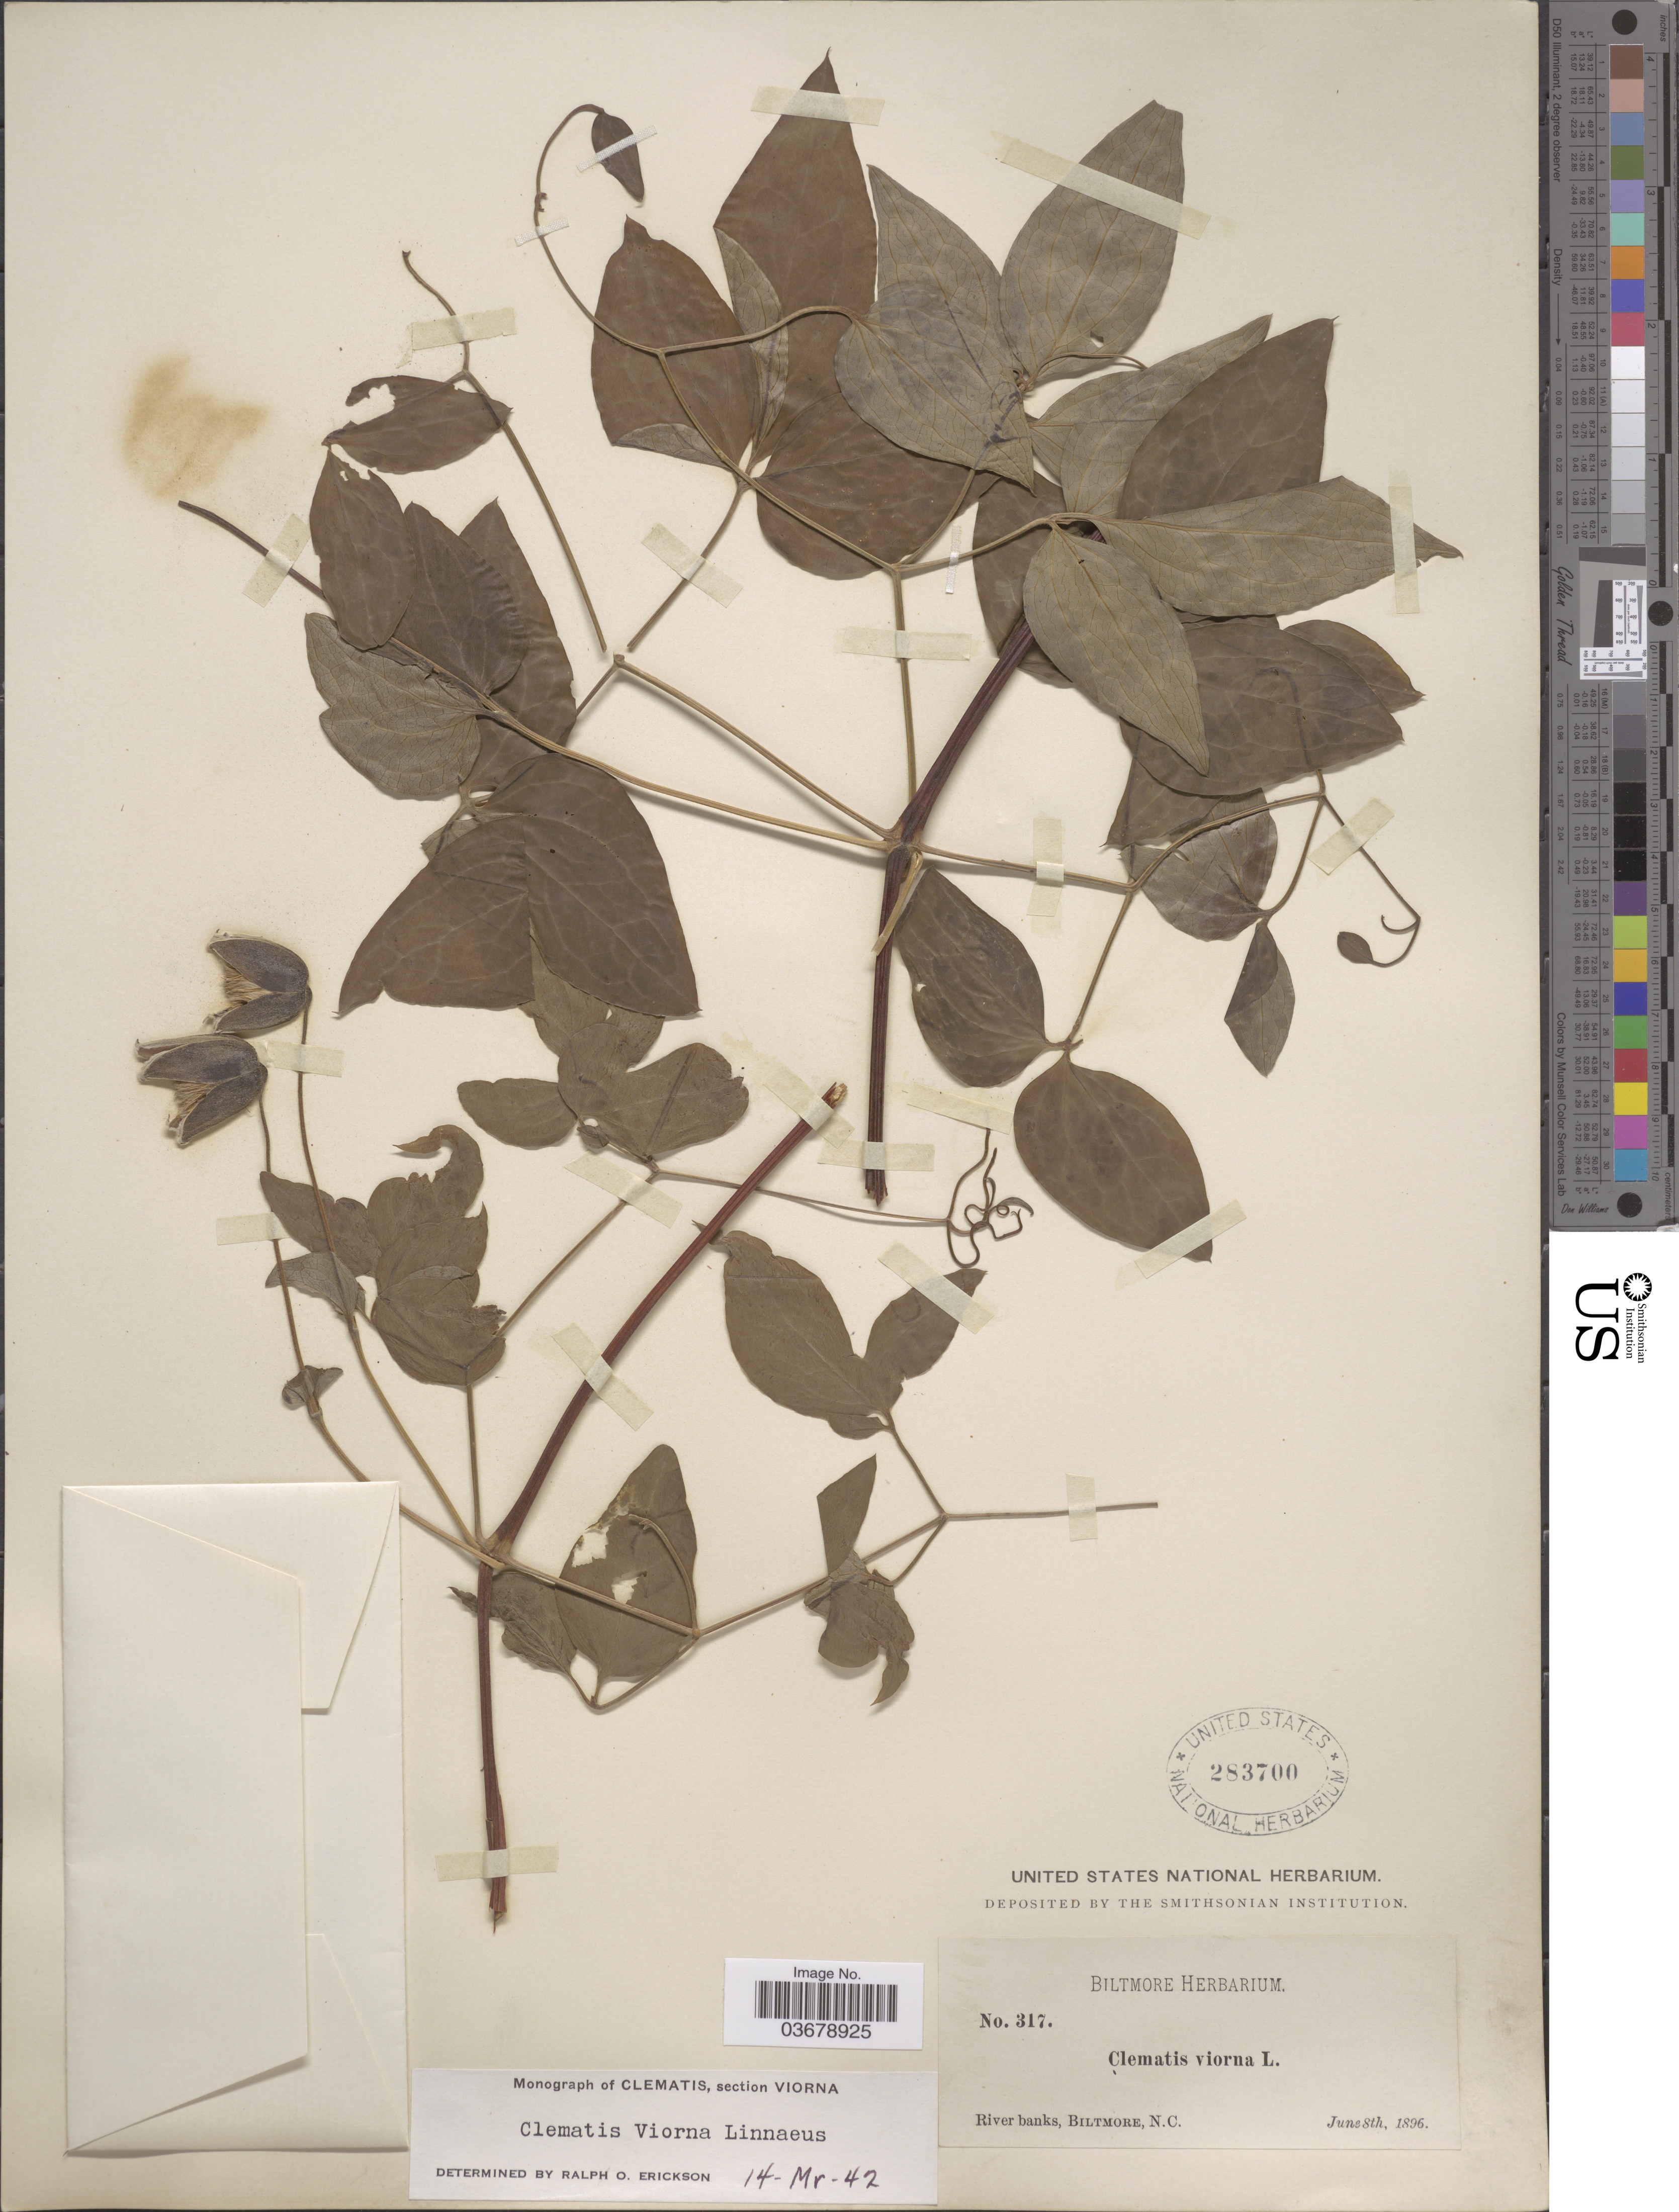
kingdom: Plantae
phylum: Tracheophyta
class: Magnoliopsida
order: Ranunculales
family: Ranunculaceae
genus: Clematis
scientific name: Clematis viorna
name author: L.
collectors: ex herb. Biltmore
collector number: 317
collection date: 1896-06-08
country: United States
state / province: North Carolina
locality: Biltmore.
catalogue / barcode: US 283700